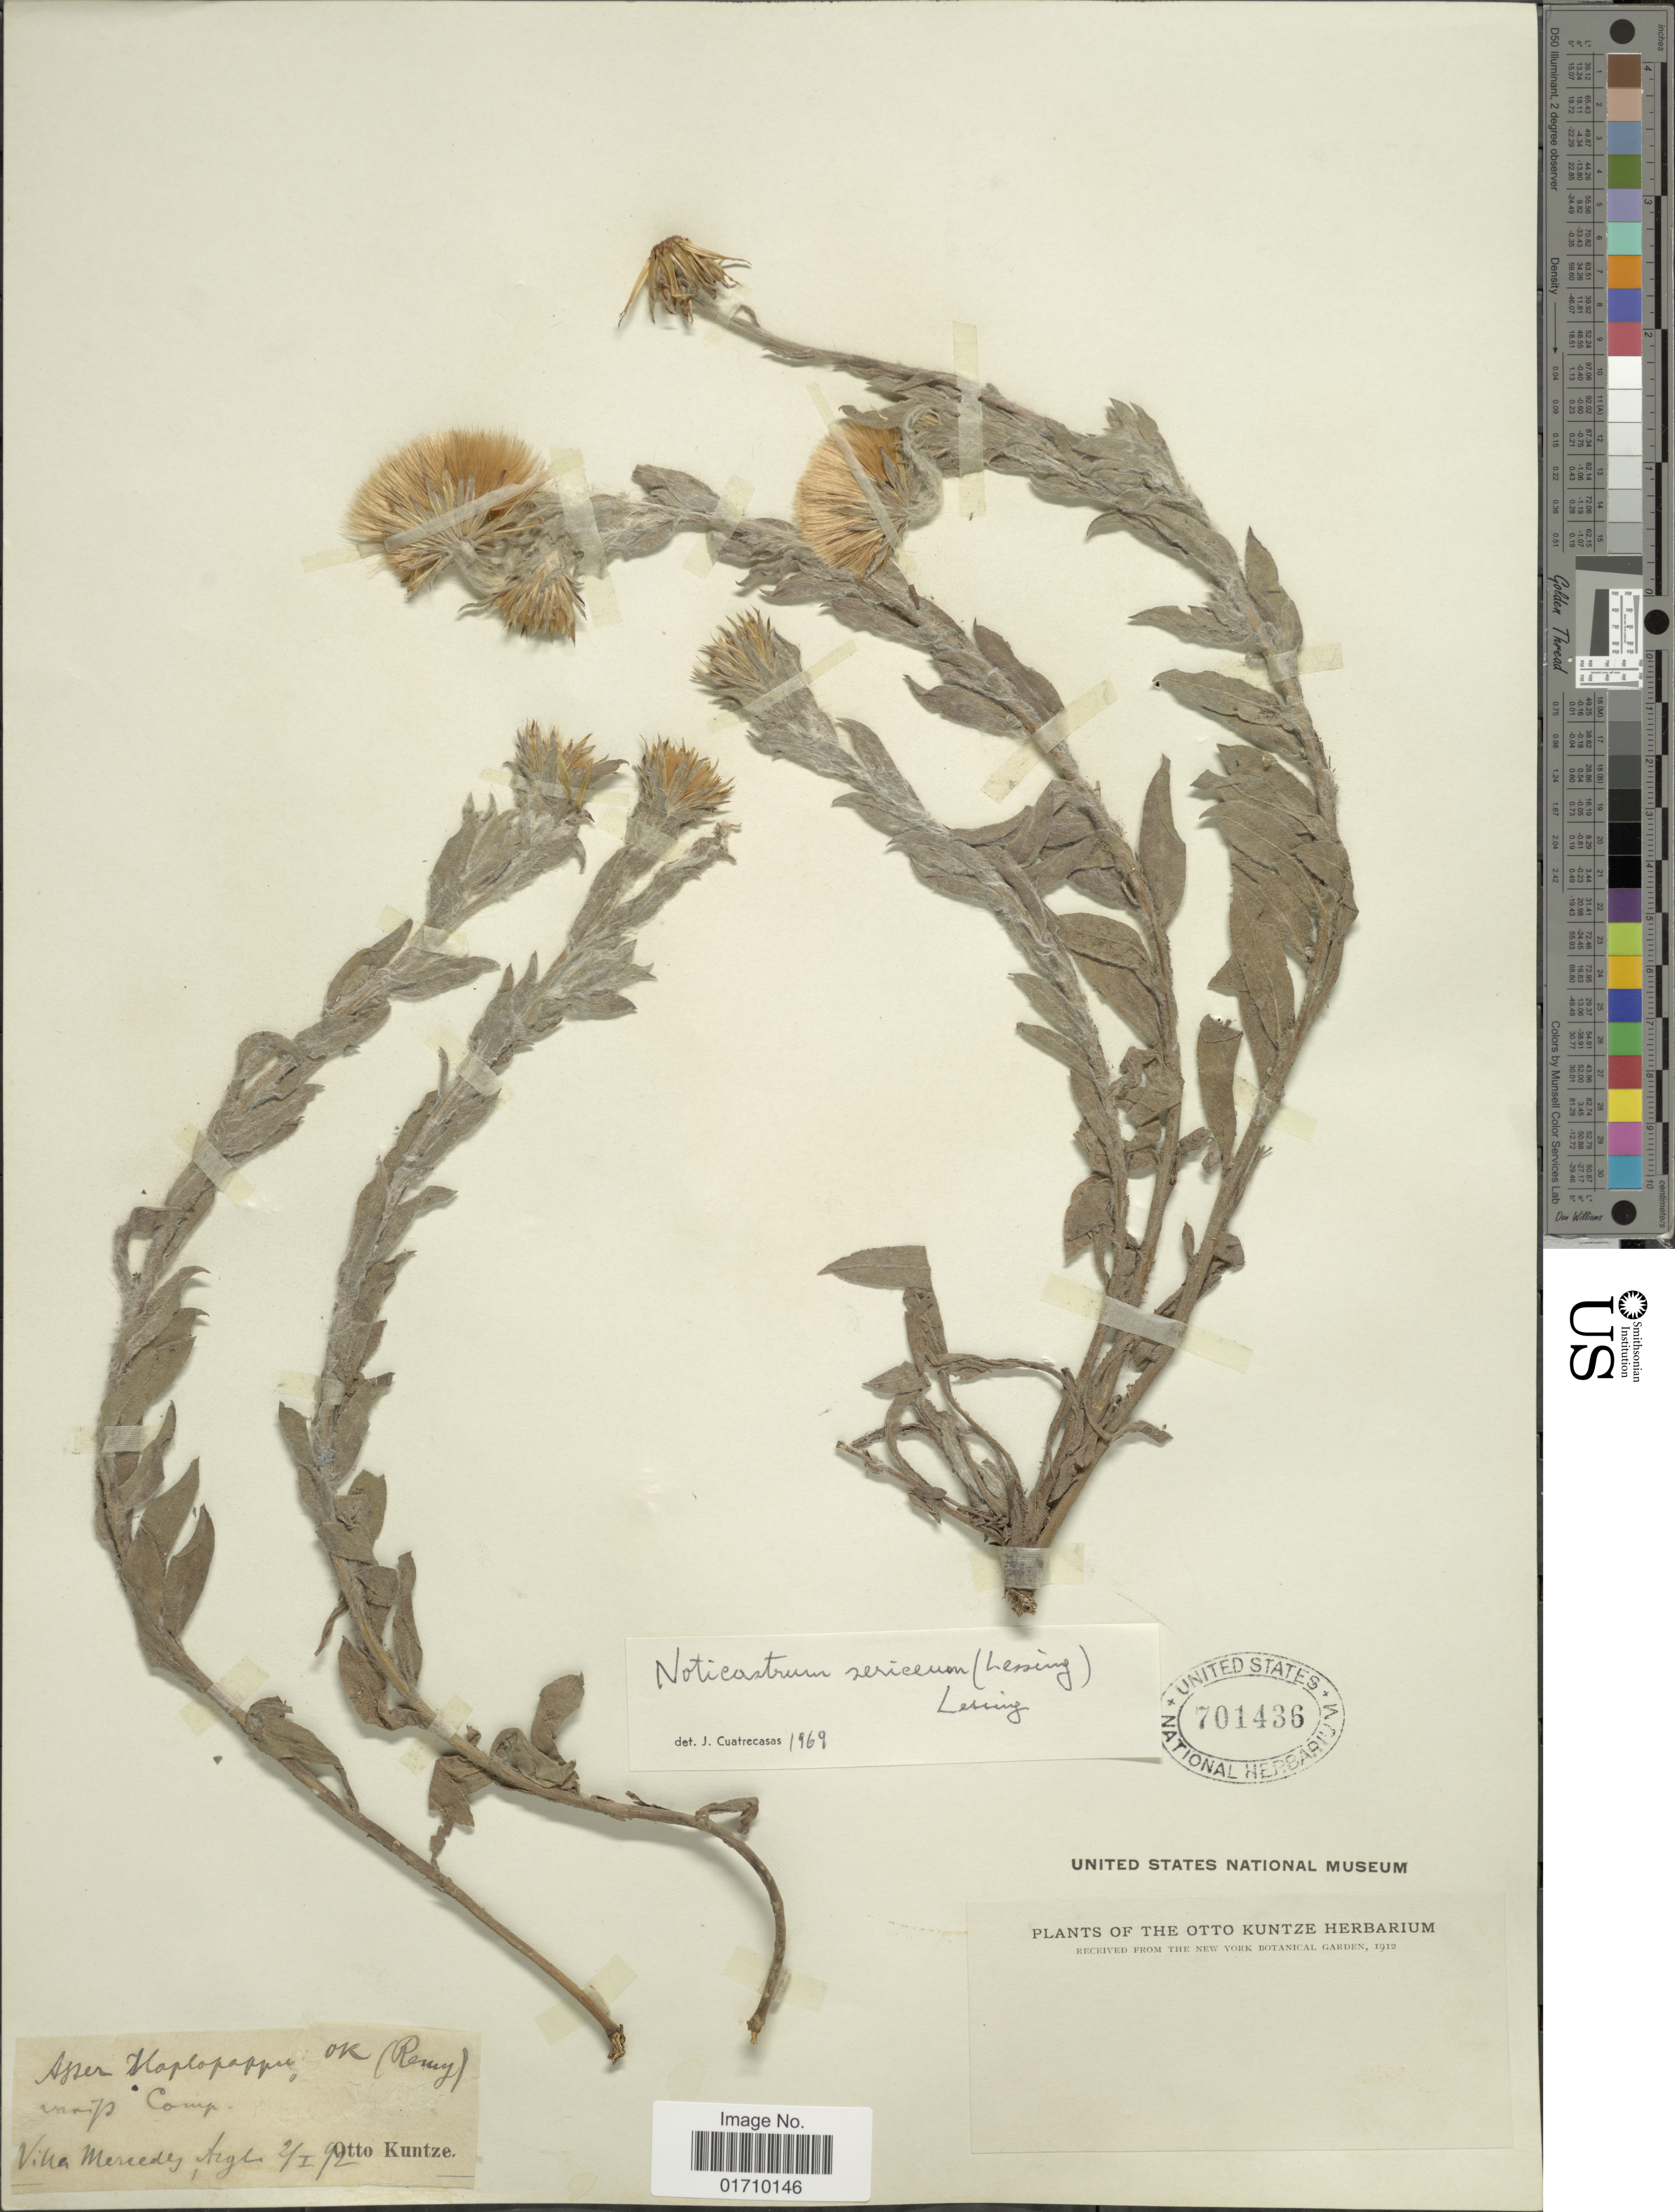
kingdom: Plantae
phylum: Tracheophyta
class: Magnoliopsida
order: Asterales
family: Asteraceae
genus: Noticastrum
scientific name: Noticastrum sericeum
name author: (Less.) Less. ex Phil.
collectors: C.E.O. Kuntze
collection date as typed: Transcribed d/m/y: 2/1/92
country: Argentina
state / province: San Luis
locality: Villa Mercedes, Arge.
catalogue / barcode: US 701436